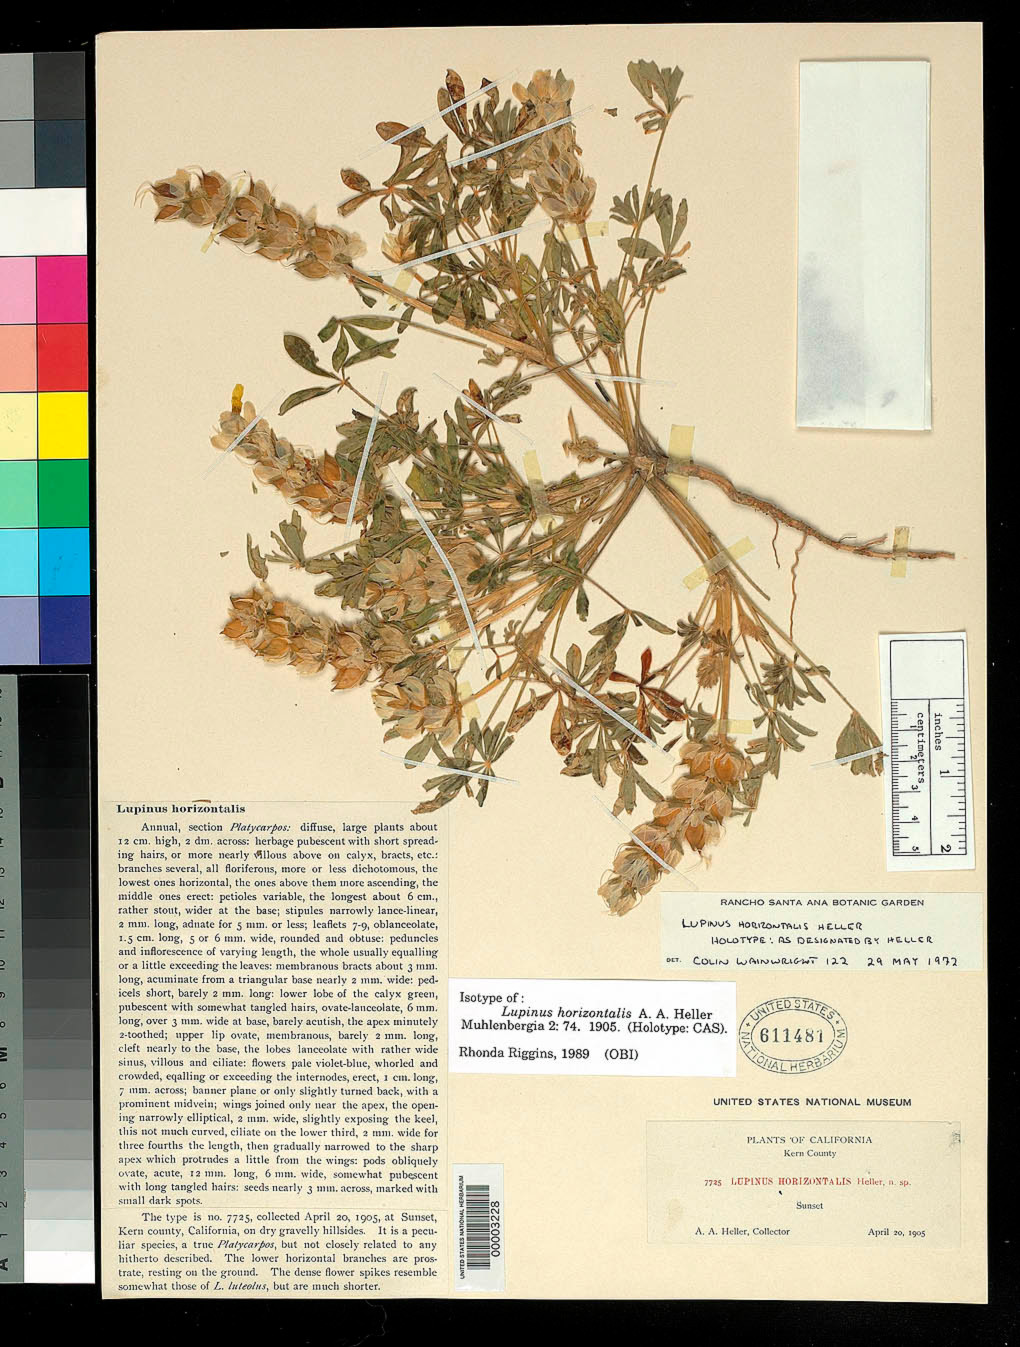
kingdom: Plantae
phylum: Tracheophyta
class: Magnoliopsida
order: Fabales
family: Fabaceae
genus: Lupinus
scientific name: Lupinus horizontalis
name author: A. Heller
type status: Isotype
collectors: A. A. Heller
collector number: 7725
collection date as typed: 20 Apr 1905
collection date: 1905-04-20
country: United States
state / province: California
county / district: Kern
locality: Sunset.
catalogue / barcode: US 611481